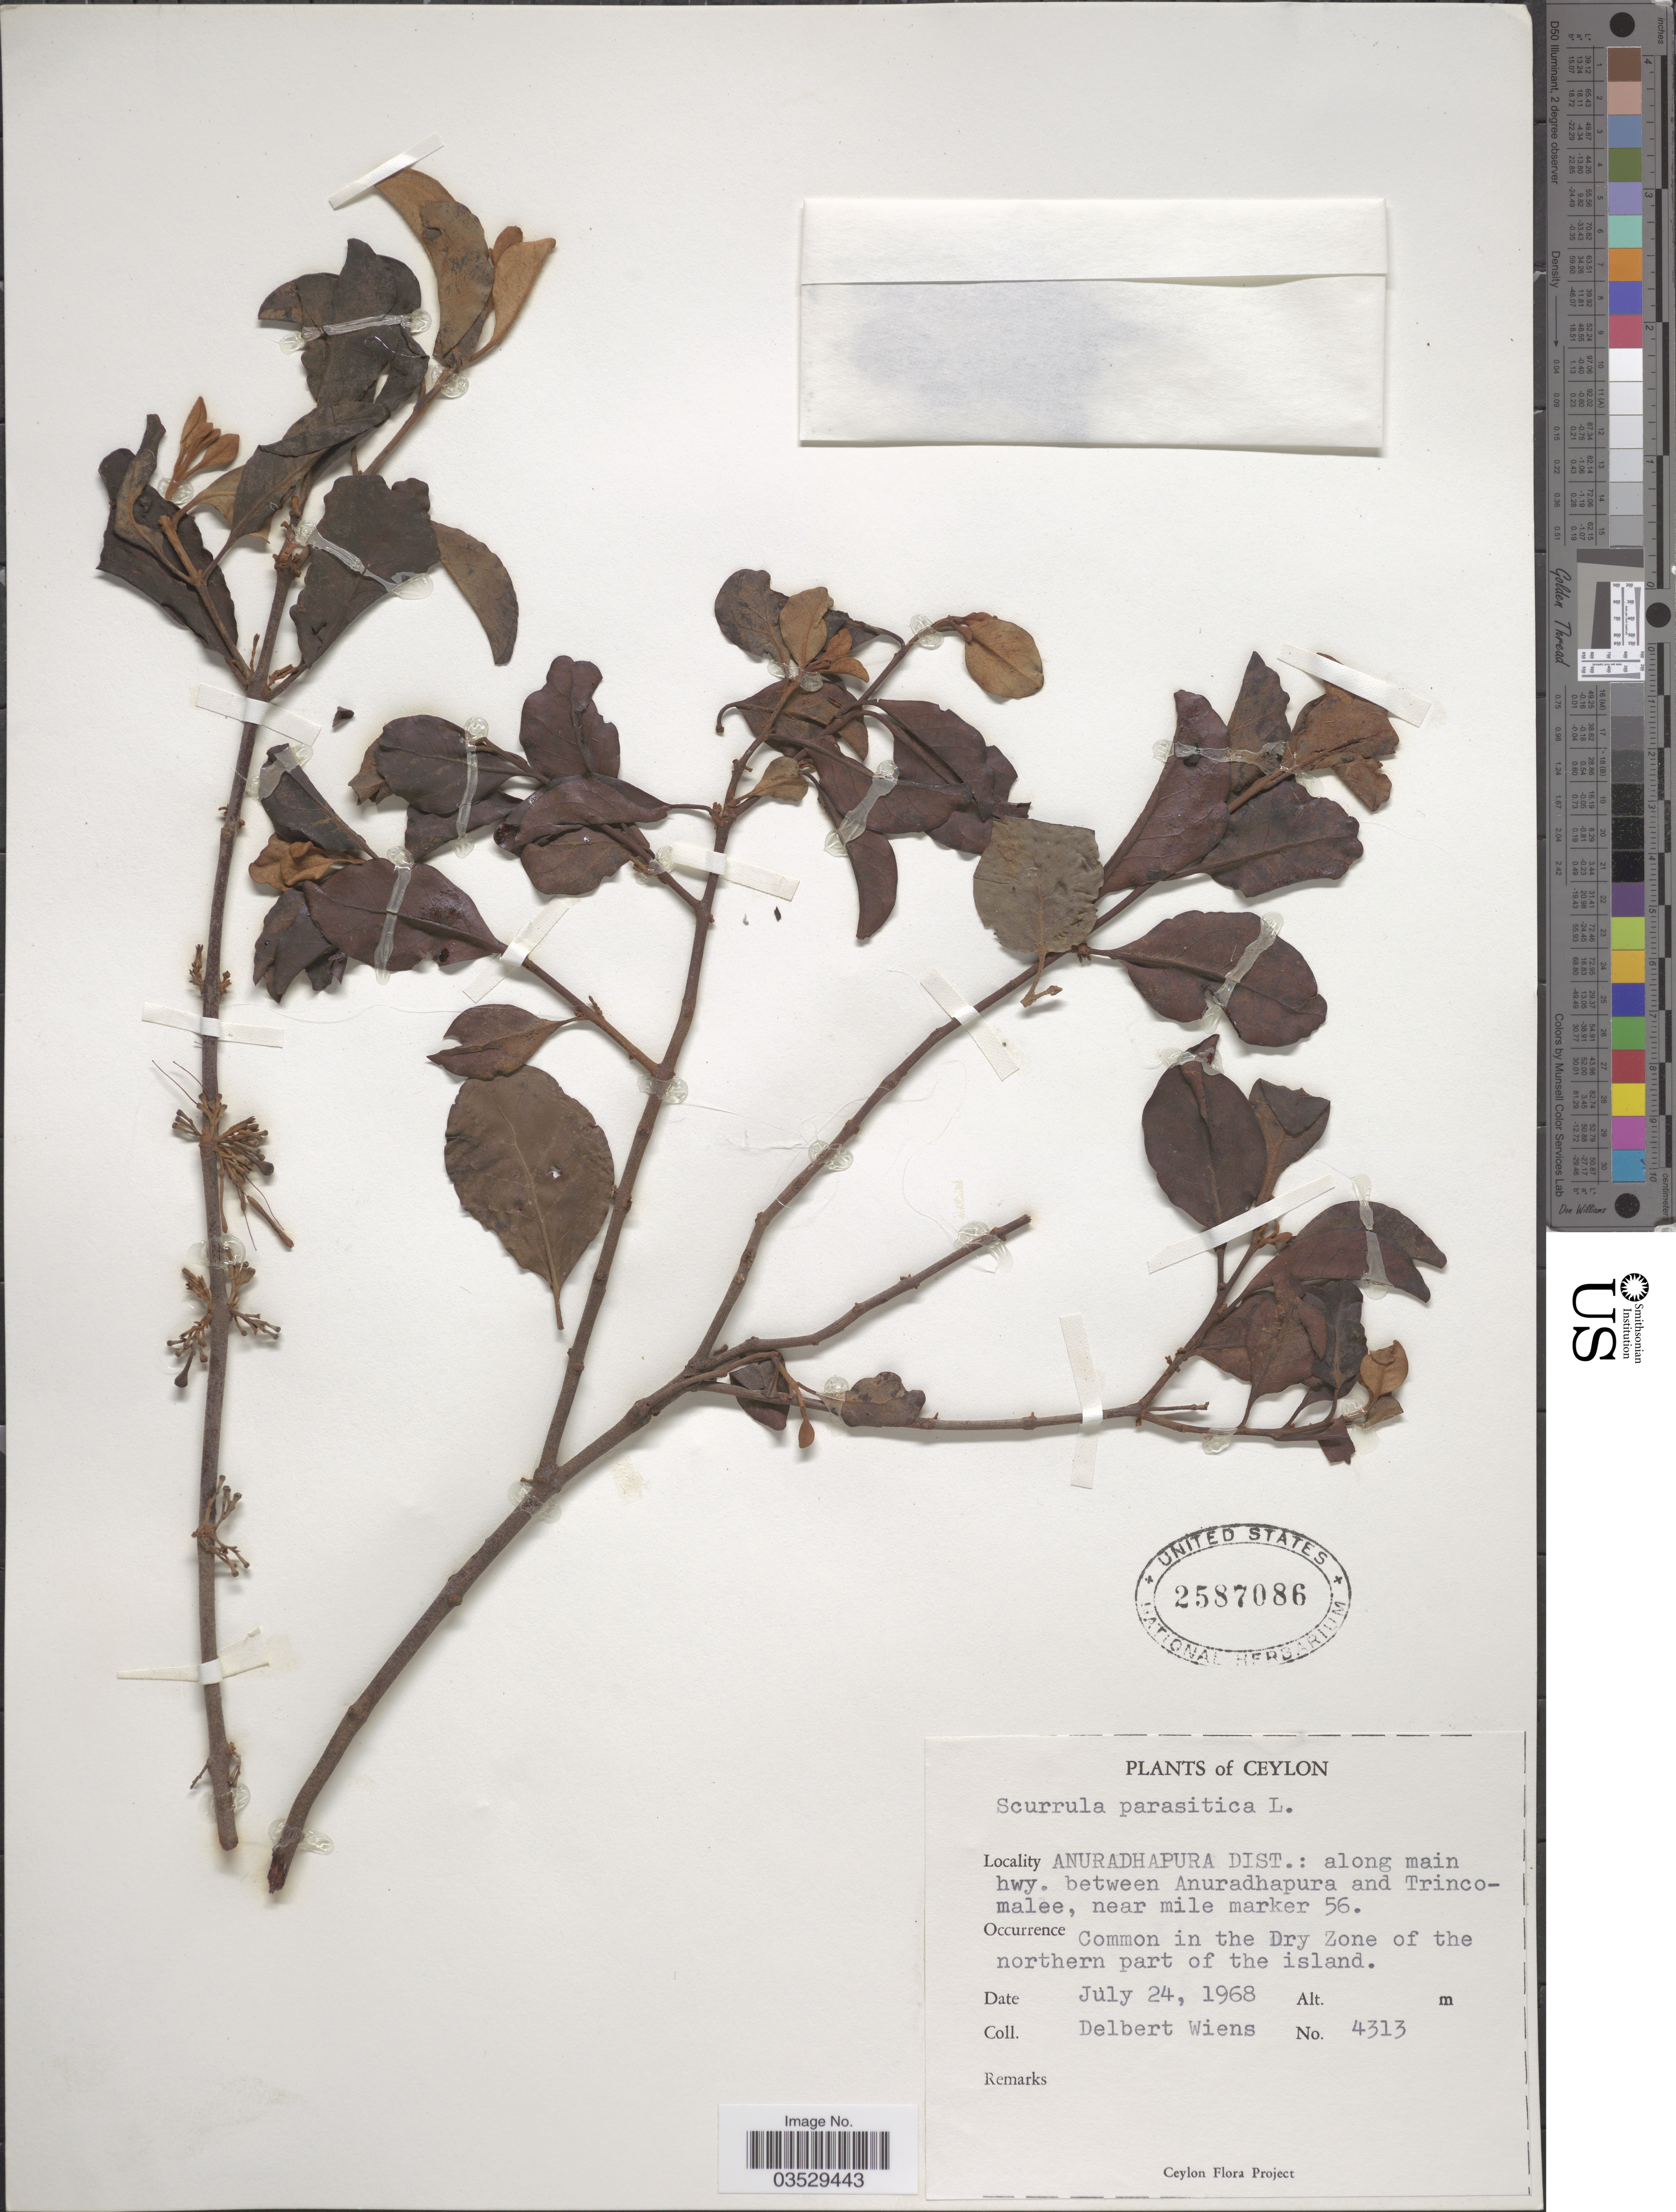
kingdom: Plantae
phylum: Tracheophyta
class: Magnoliopsida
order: Santalales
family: Loranthaceae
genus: Scurrula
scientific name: Scurrula parasitica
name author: L.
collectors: D. Wiens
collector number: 4313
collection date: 1968-07-24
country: Sri Lanka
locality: Ceylon. Anuradhapura Dist.: along main hwy. between Anuradhapura and Trincomalee, near mile marker 56. Common in the Dry Zone of the northern part of the island.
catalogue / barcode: US 2587086